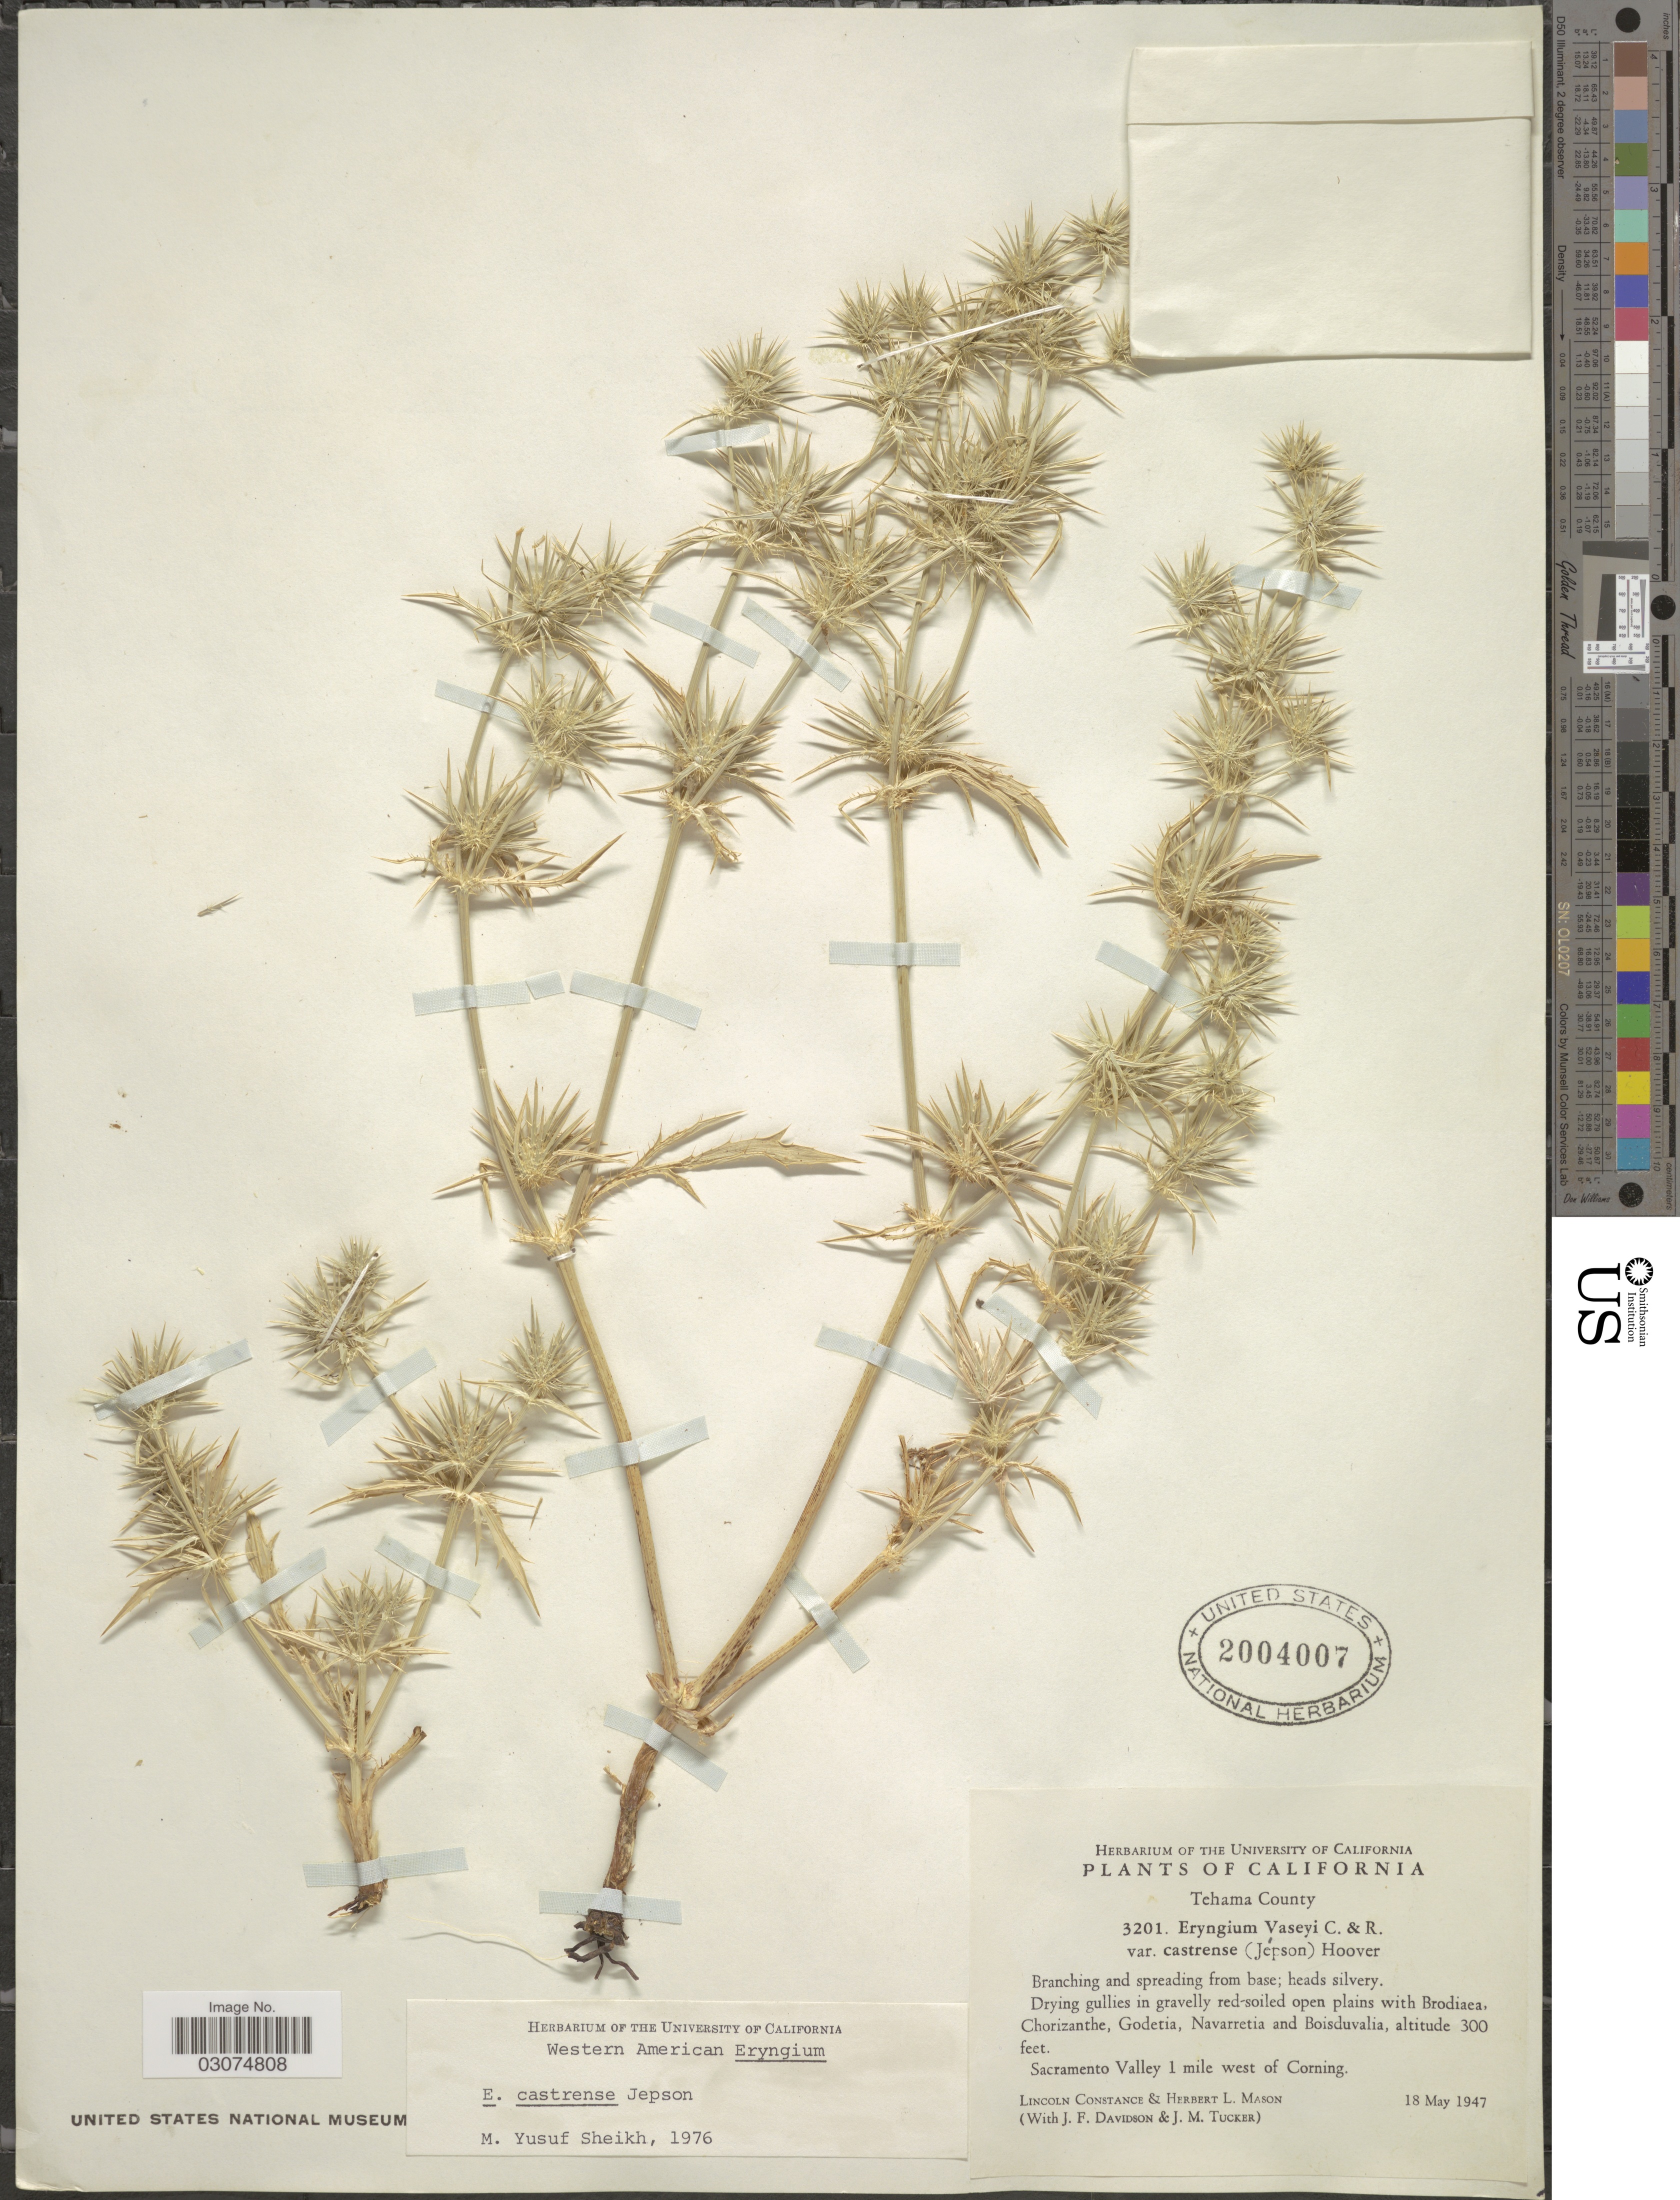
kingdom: Plantae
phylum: Tracheophyta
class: Magnoliopsida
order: Apiales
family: Apiaceae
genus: Eryngium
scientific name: Eryngium castrense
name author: Jeps.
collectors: L. Constance, H. L. Mason, J. F. Davidson & J. M. Tucker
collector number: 3201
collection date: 1947-05-18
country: United States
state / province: California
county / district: Tehama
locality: Tehama County. Sacramento Valley 1 mile west of Corning.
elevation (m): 91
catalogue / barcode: US 2004007